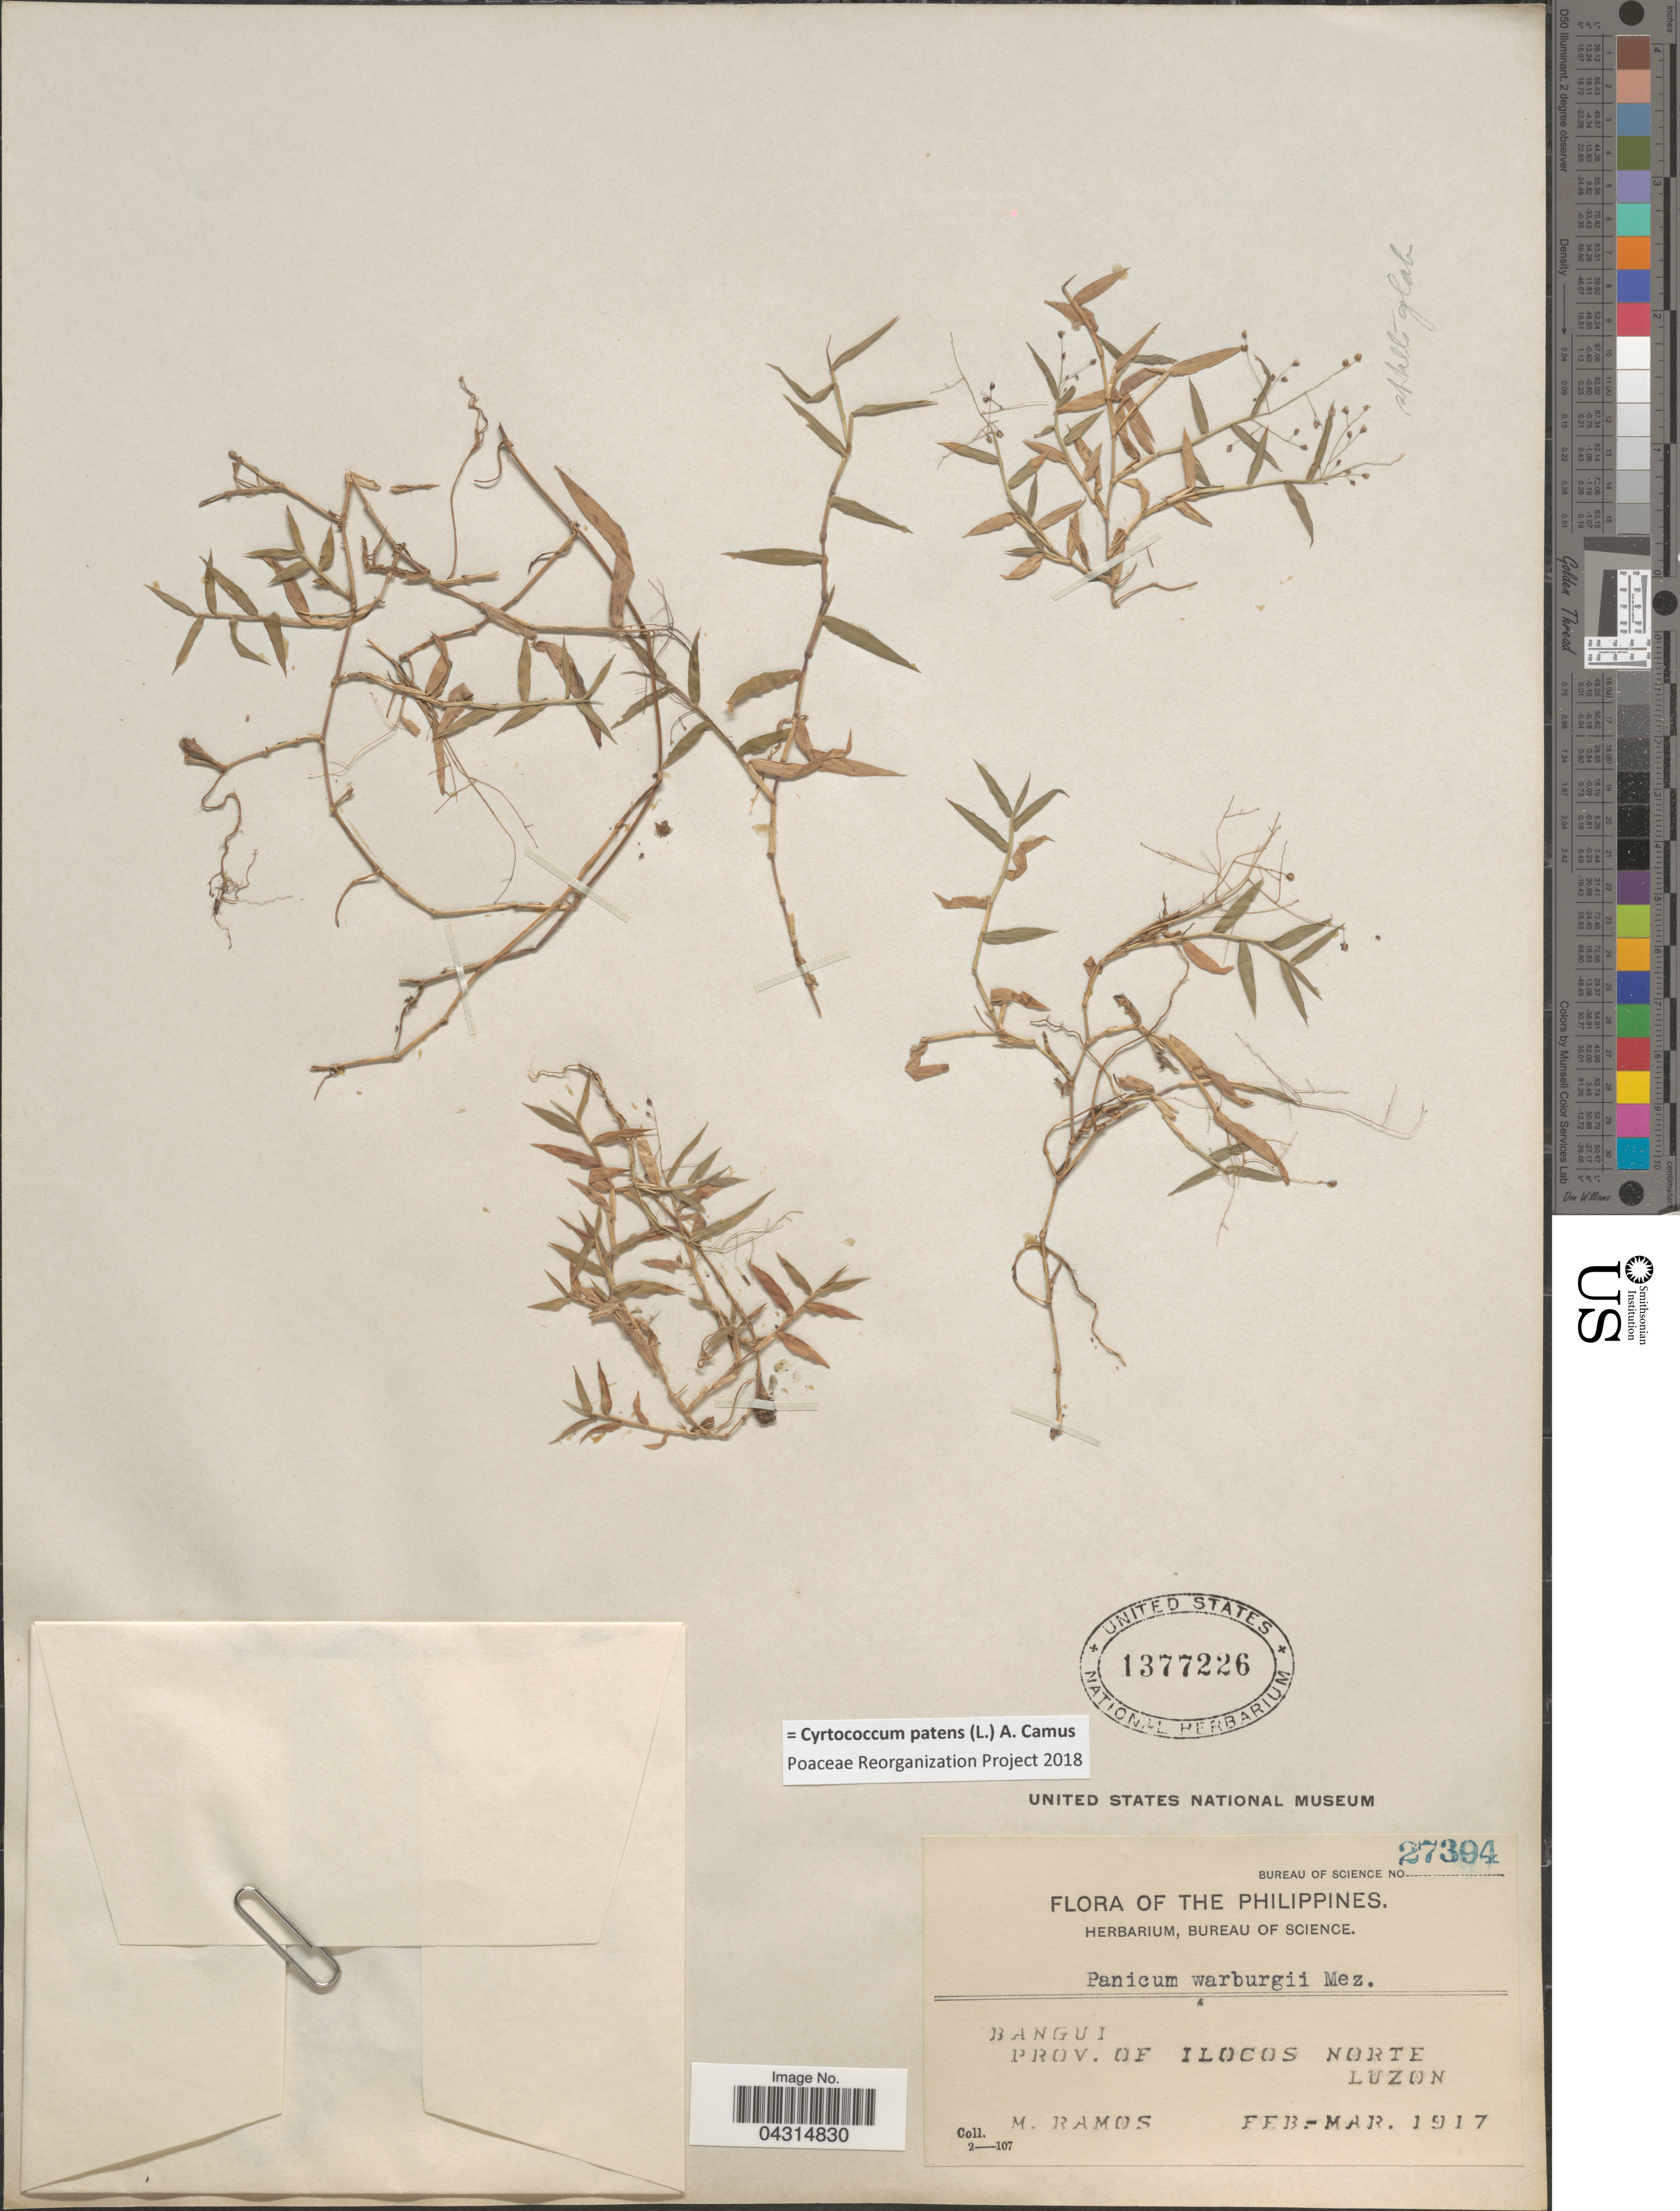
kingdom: Plantae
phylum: Tracheophyta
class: Liliopsida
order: Poales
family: Poaceae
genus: Cyrtococcum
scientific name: Cyrtococcum patens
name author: (L.) A. Camus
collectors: M. Ramos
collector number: Bureau of Science 27394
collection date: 1917-02/1917-03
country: Philippines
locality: Bangui. Prov. of Ilocos Norte. Luzon.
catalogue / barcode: US 1377226